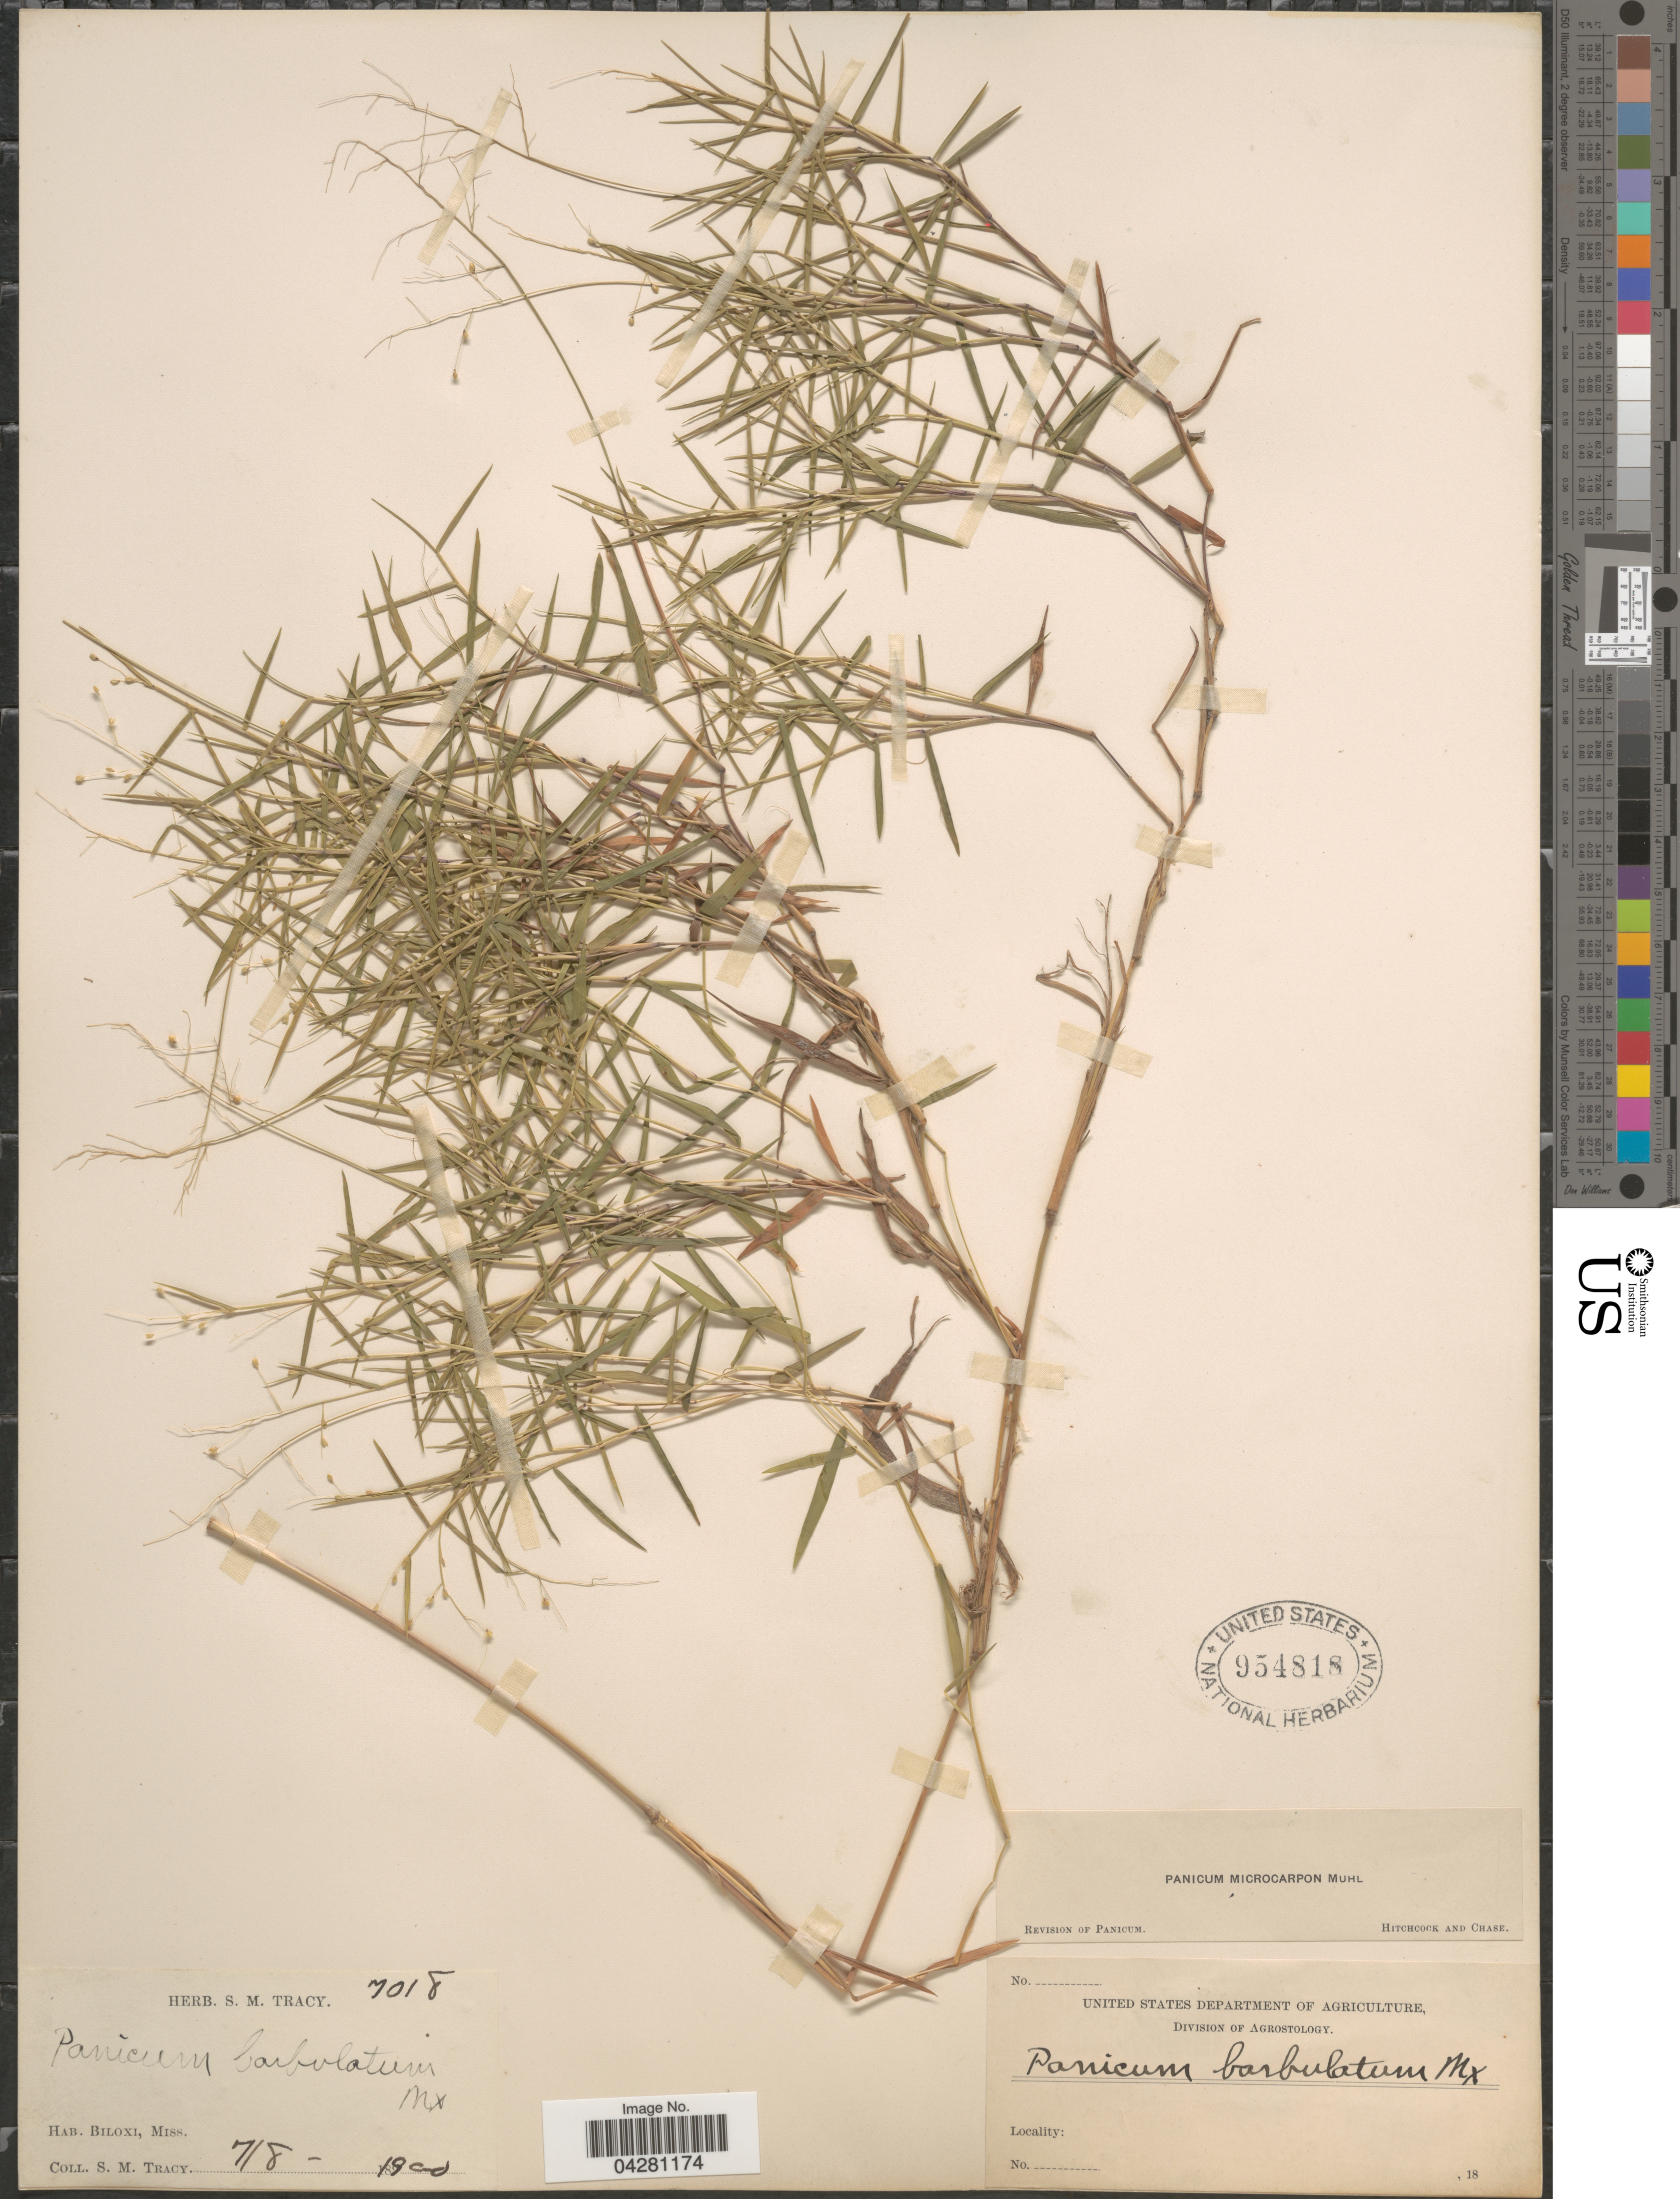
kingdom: Plantae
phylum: Tracheophyta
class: Liliopsida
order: Poales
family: Poaceae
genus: Dichanthelium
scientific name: Dichanthelium dichotomum var. dichotomum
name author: (L.) Gould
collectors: S. M. Tracy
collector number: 7018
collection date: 1900-07-08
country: United States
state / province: Mississippi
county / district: Harrison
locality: Biloxi.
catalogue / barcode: US 954818